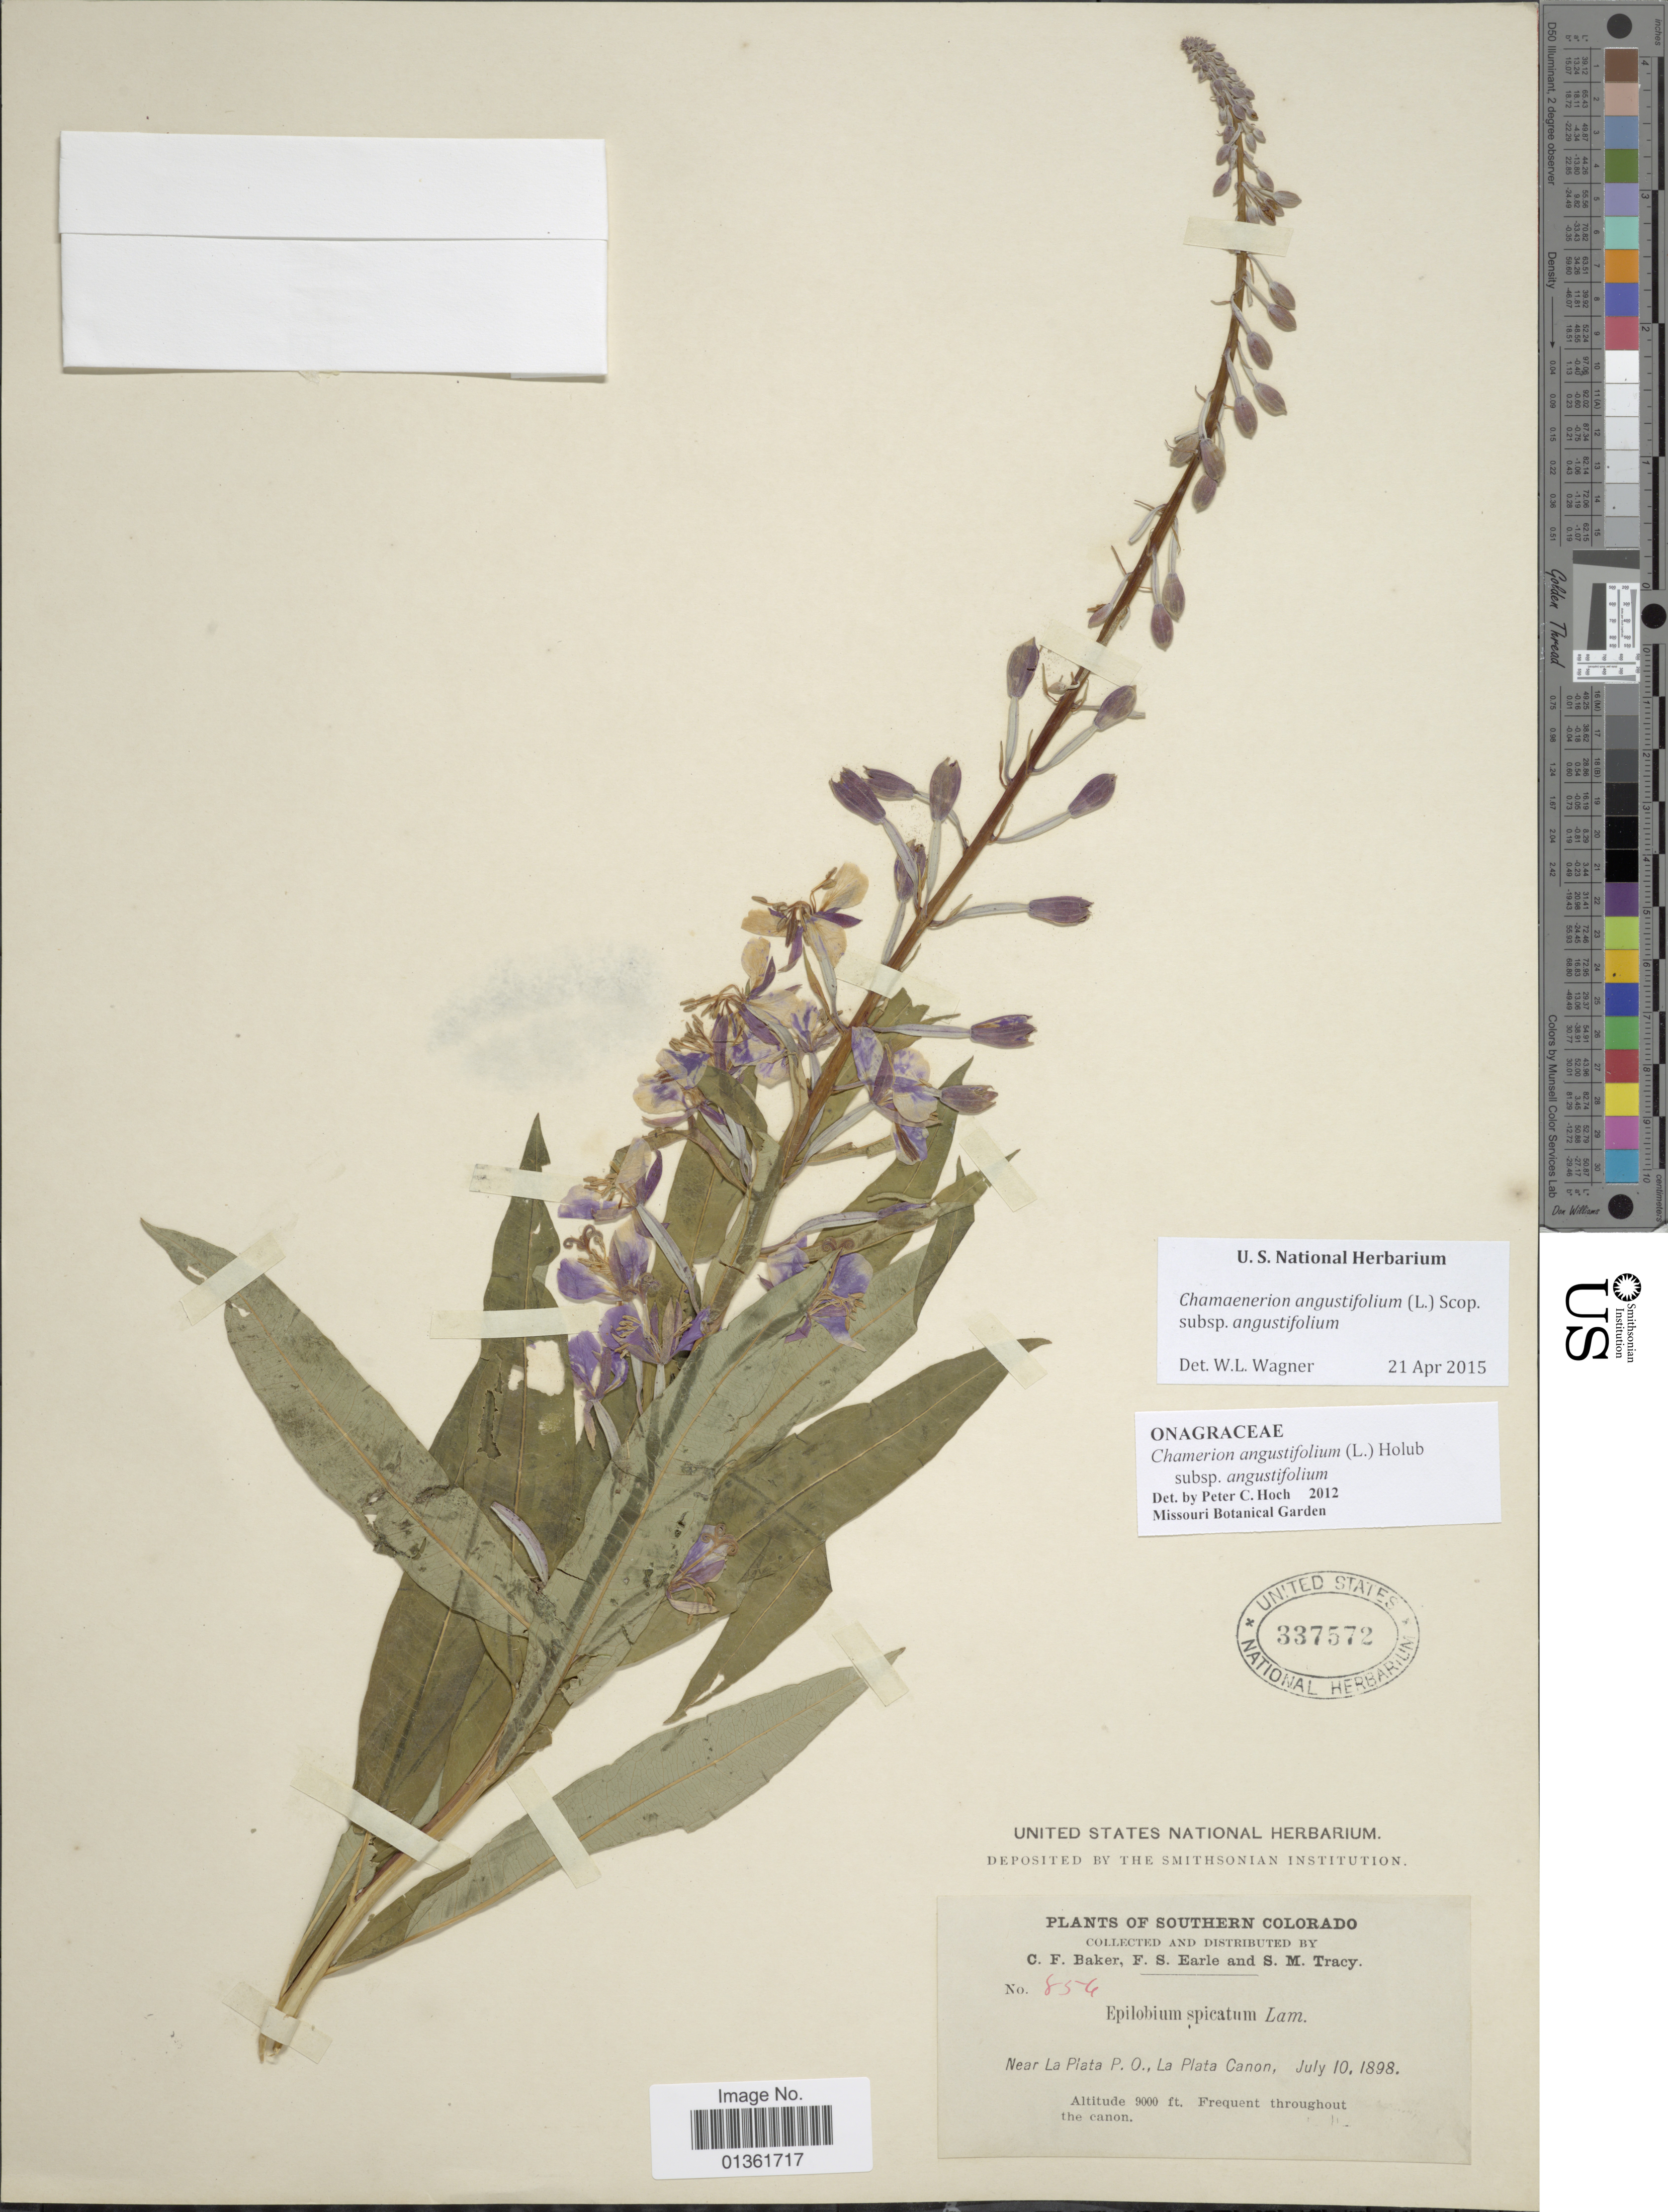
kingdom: Plantae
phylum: Tracheophyta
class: Magnoliopsida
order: Myrtales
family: Onagraceae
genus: Chamaenerion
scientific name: Chamaenerion angustifolium subsp. angustifolium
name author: (L.) Scop.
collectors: C. F. Baker, F. S. Earle & S. M. Tracy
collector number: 854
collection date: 1898-07-10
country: United States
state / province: Colorado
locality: Southern Colorado. Near La Plata P.O., La Plata Canon.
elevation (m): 2743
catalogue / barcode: US 337572